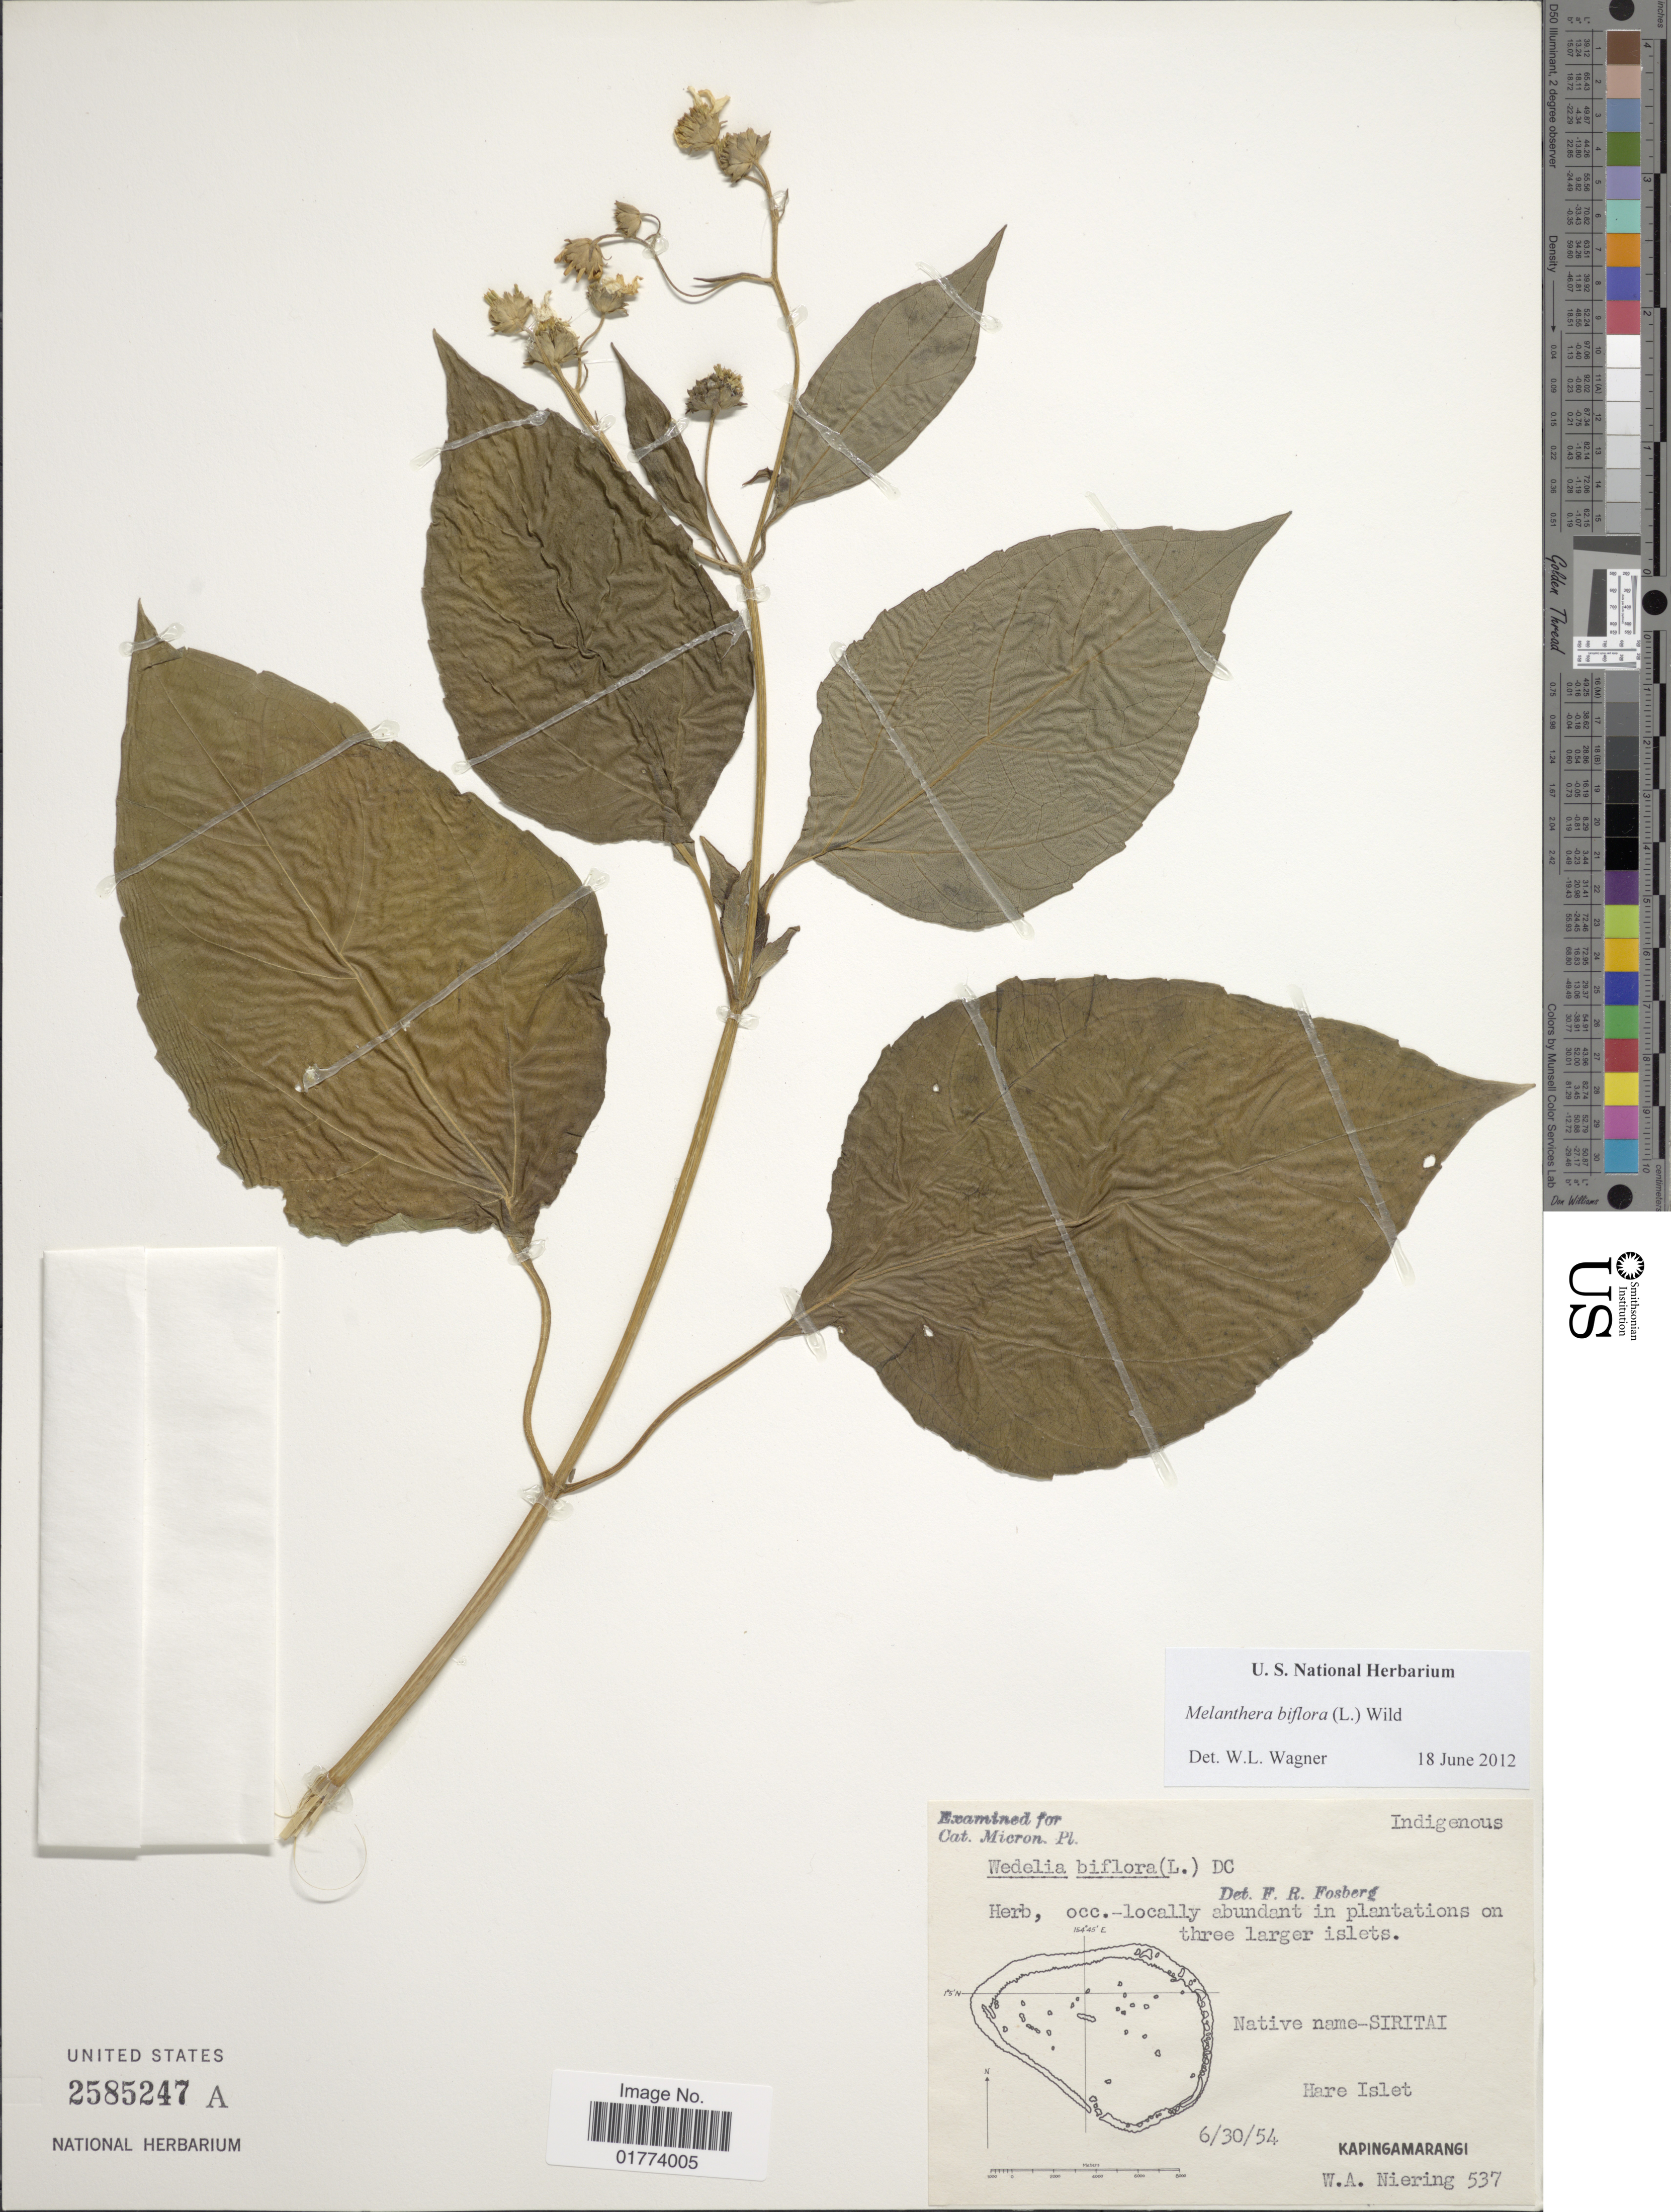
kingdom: Plantae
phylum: Tracheophyta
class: Magnoliopsida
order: Asterales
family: Asteraceae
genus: Wollastonia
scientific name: Wollastonia biflora var. biflora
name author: (L.) DC.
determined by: Wagner, W. L., (BOT), Smithsonian Institution - National Museum of Natural History (UNITED STATES)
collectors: W. Niering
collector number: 537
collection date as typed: Transcribed d/m/y: 30/6/54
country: Micronesia, Federated States of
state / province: Pohnpei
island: Kapingamarangi Atoll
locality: Hare Islet, Kapingamarangi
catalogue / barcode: US 2585247A